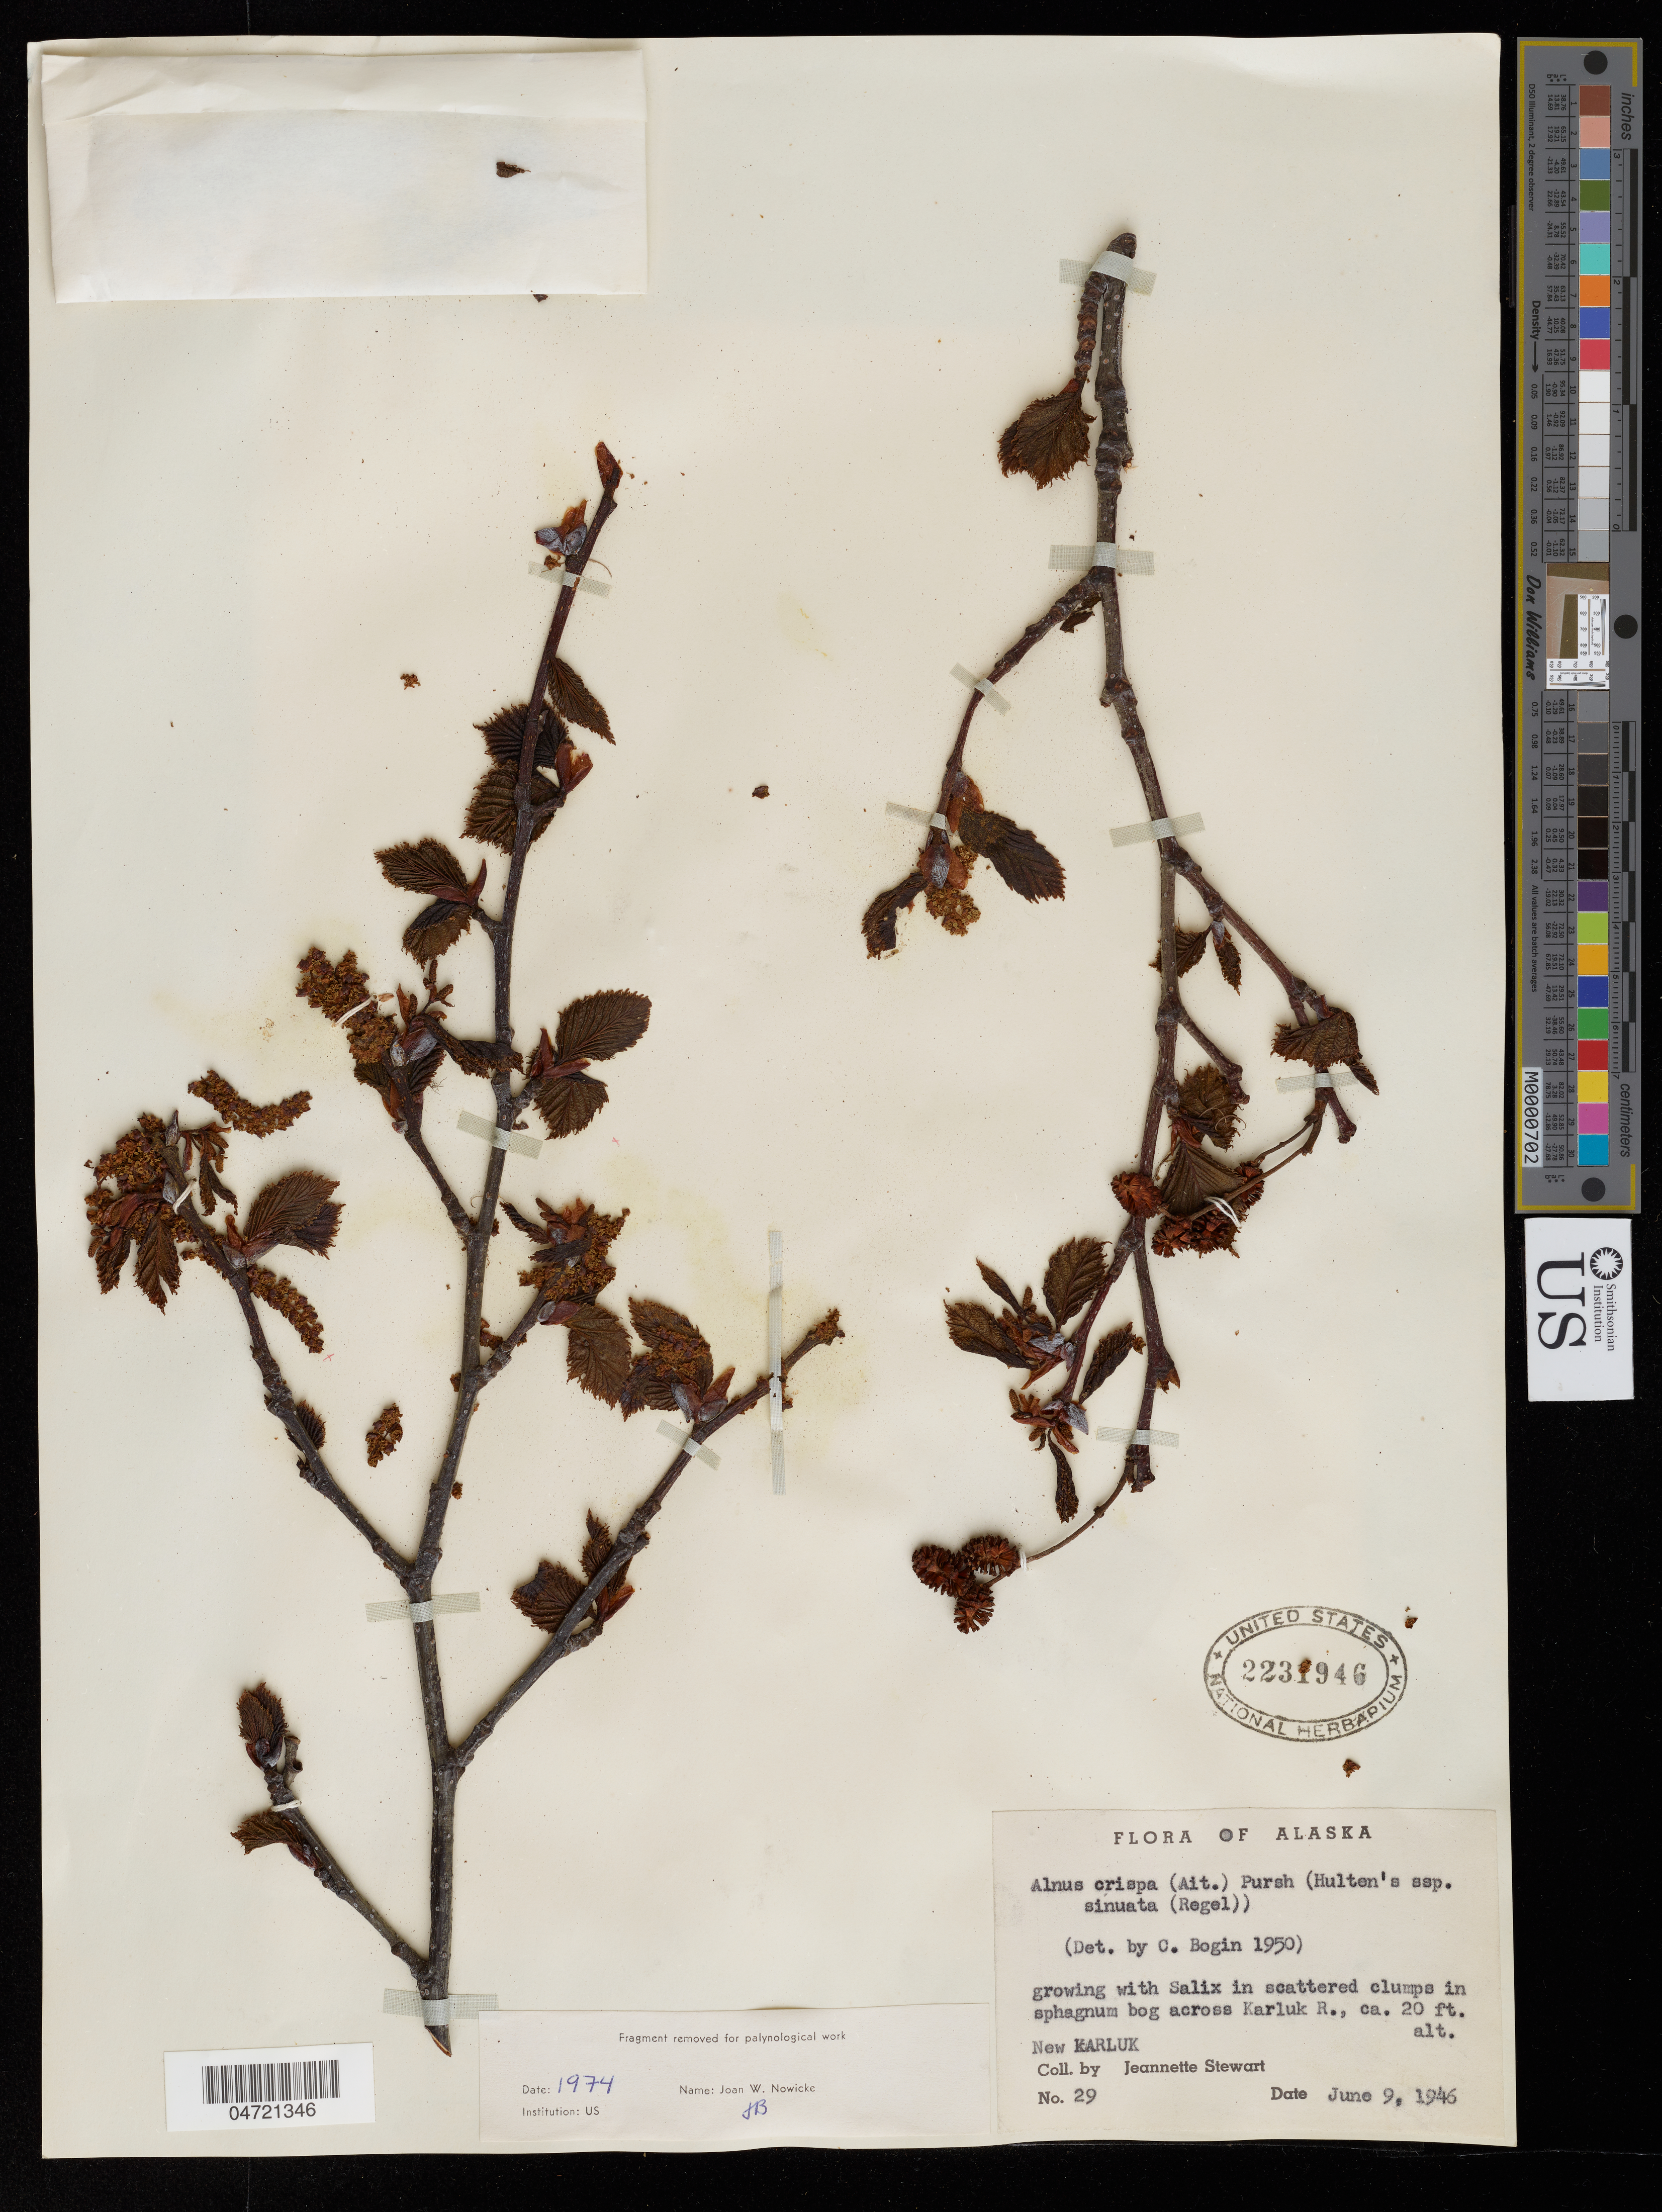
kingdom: Plantae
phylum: Tracheophyta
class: Magnoliopsida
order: Fagales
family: Betulaceae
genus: Alnus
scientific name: Alnus crispa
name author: (Aiton) Pursh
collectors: J. Stewart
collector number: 29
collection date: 1946-06-09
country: United States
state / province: Alaska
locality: Across Karluk R. New Karluk.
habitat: Scattered clumps in sphagnum bog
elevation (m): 6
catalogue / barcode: US 2231946